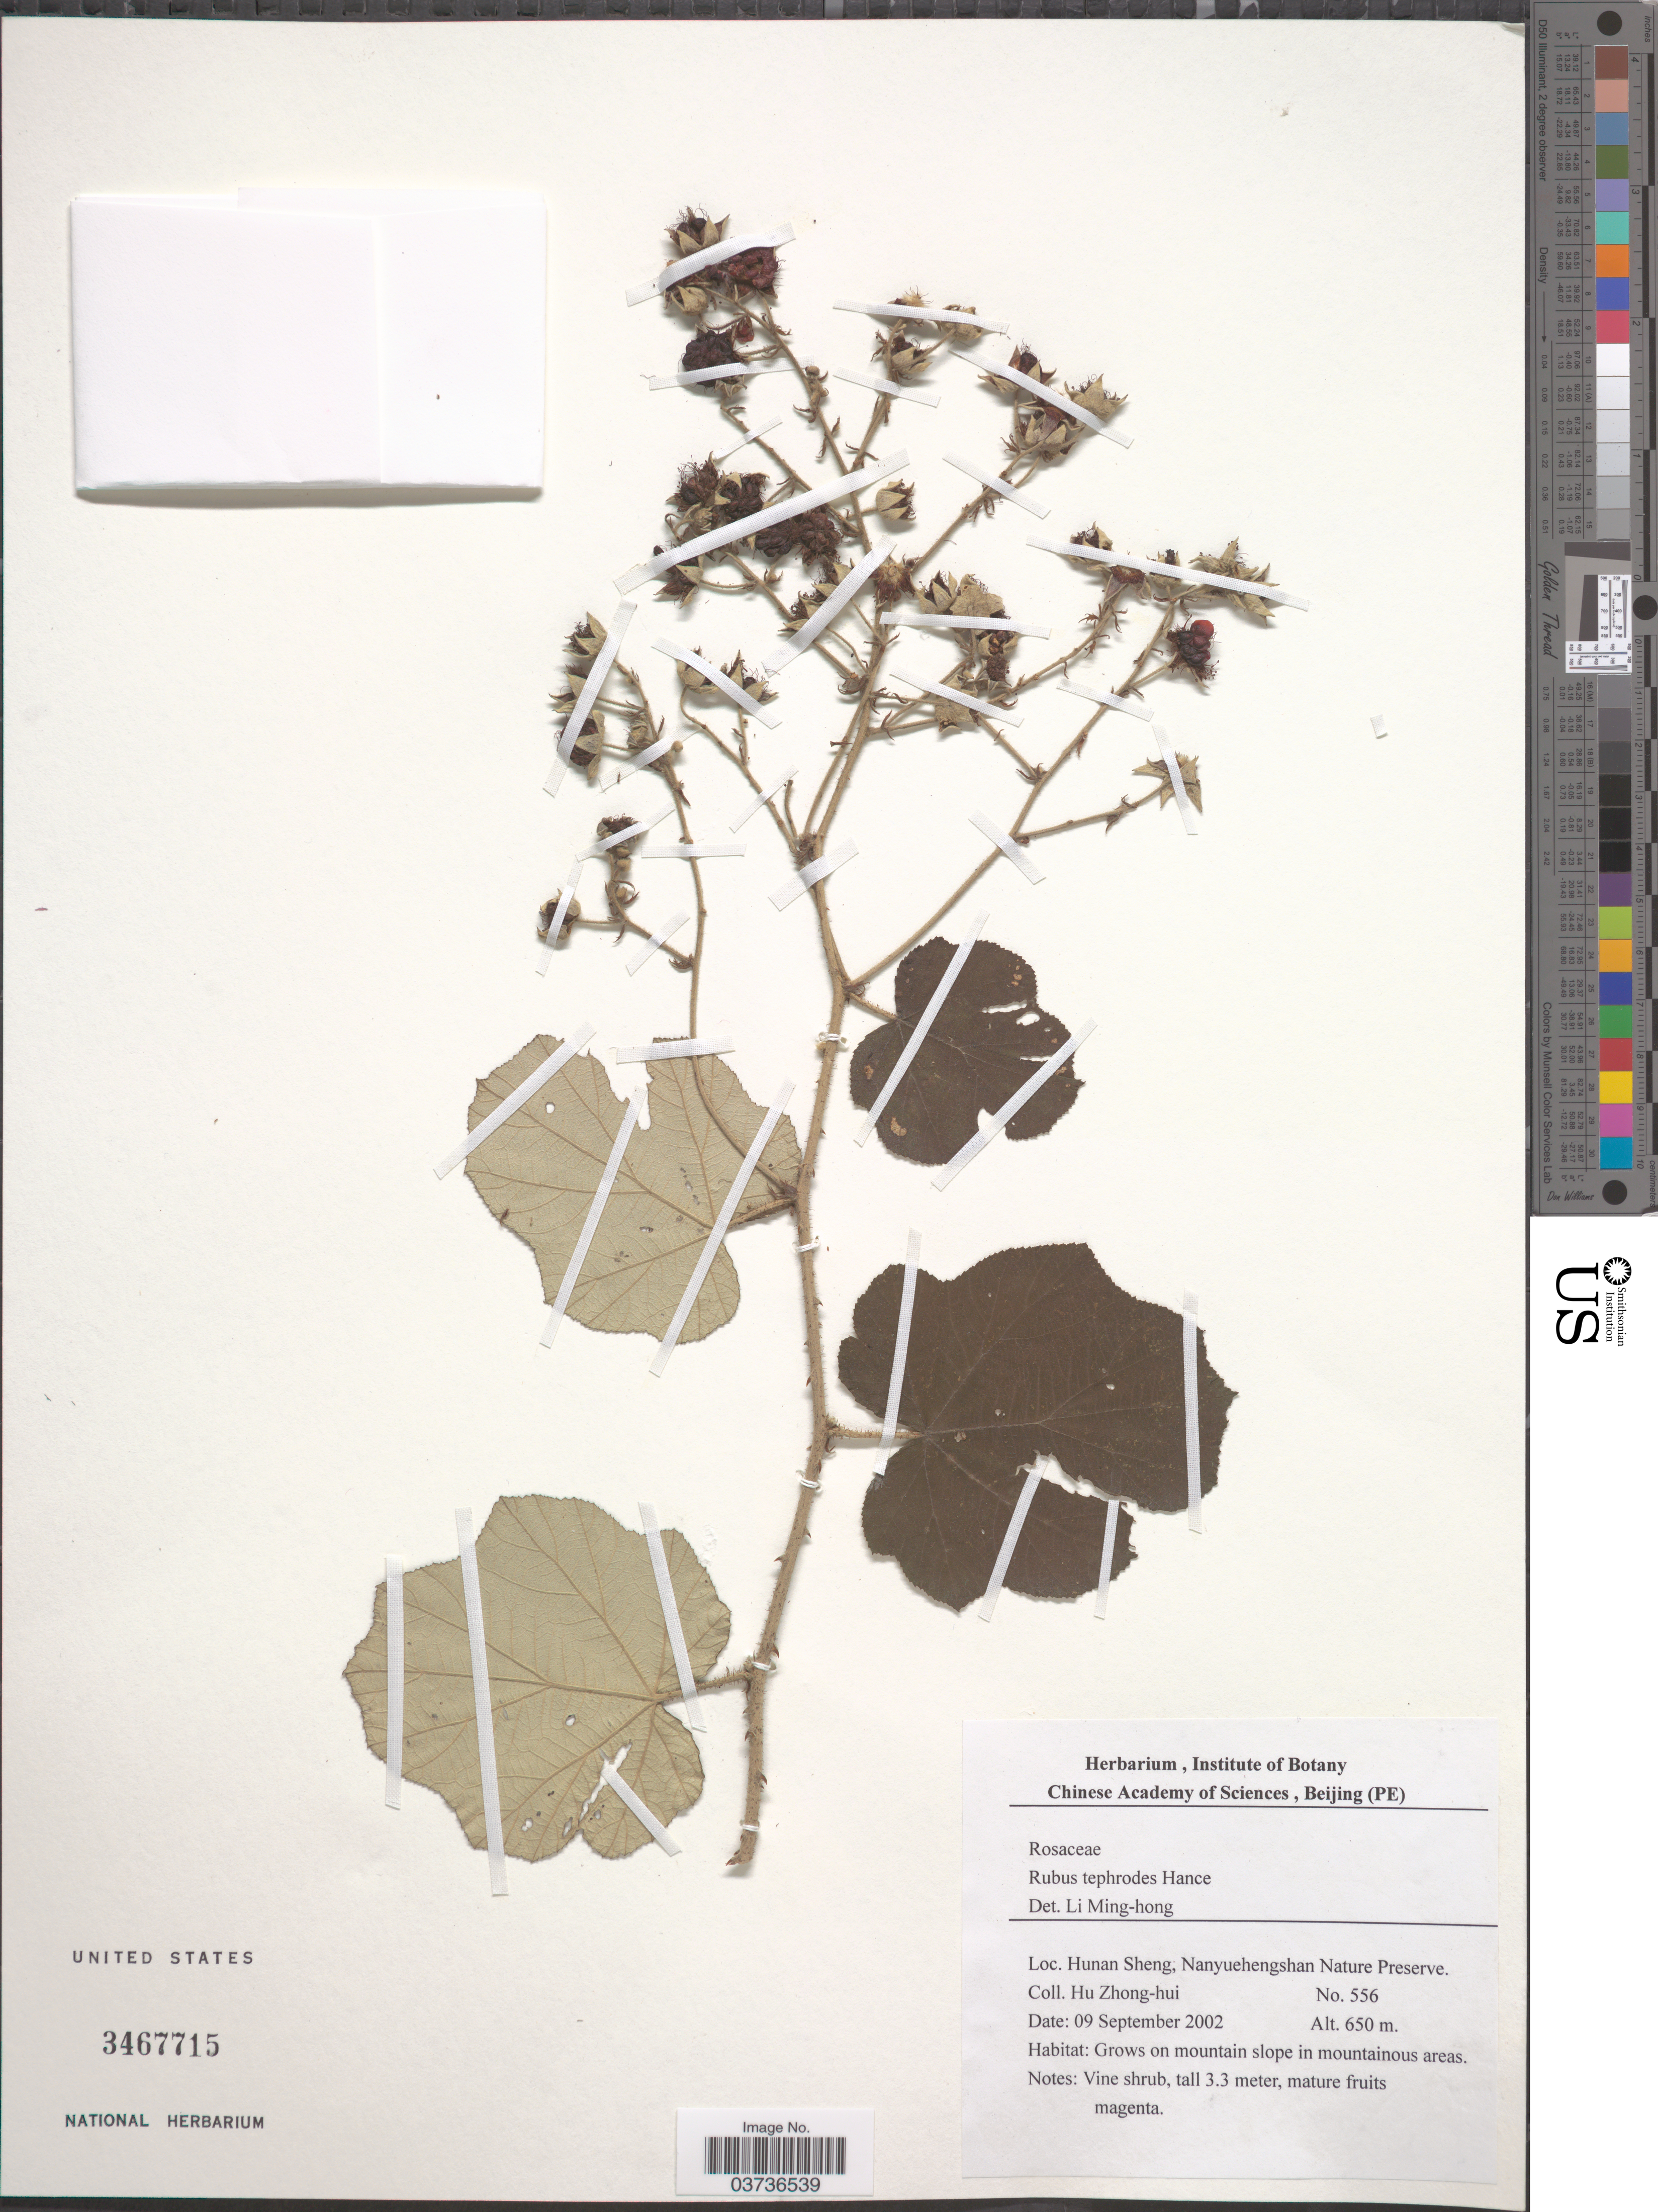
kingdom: Plantae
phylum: Tracheophyta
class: Magnoliopsida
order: Rosales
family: Rosaceae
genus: Rubus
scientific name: Rubus tephrodes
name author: Hance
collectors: Z. H. Hu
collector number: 556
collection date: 2002-09-09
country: China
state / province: Hunan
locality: Hunan Sheng, Nanyuehengshan Nature Preserve.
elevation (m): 650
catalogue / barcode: US 3467715